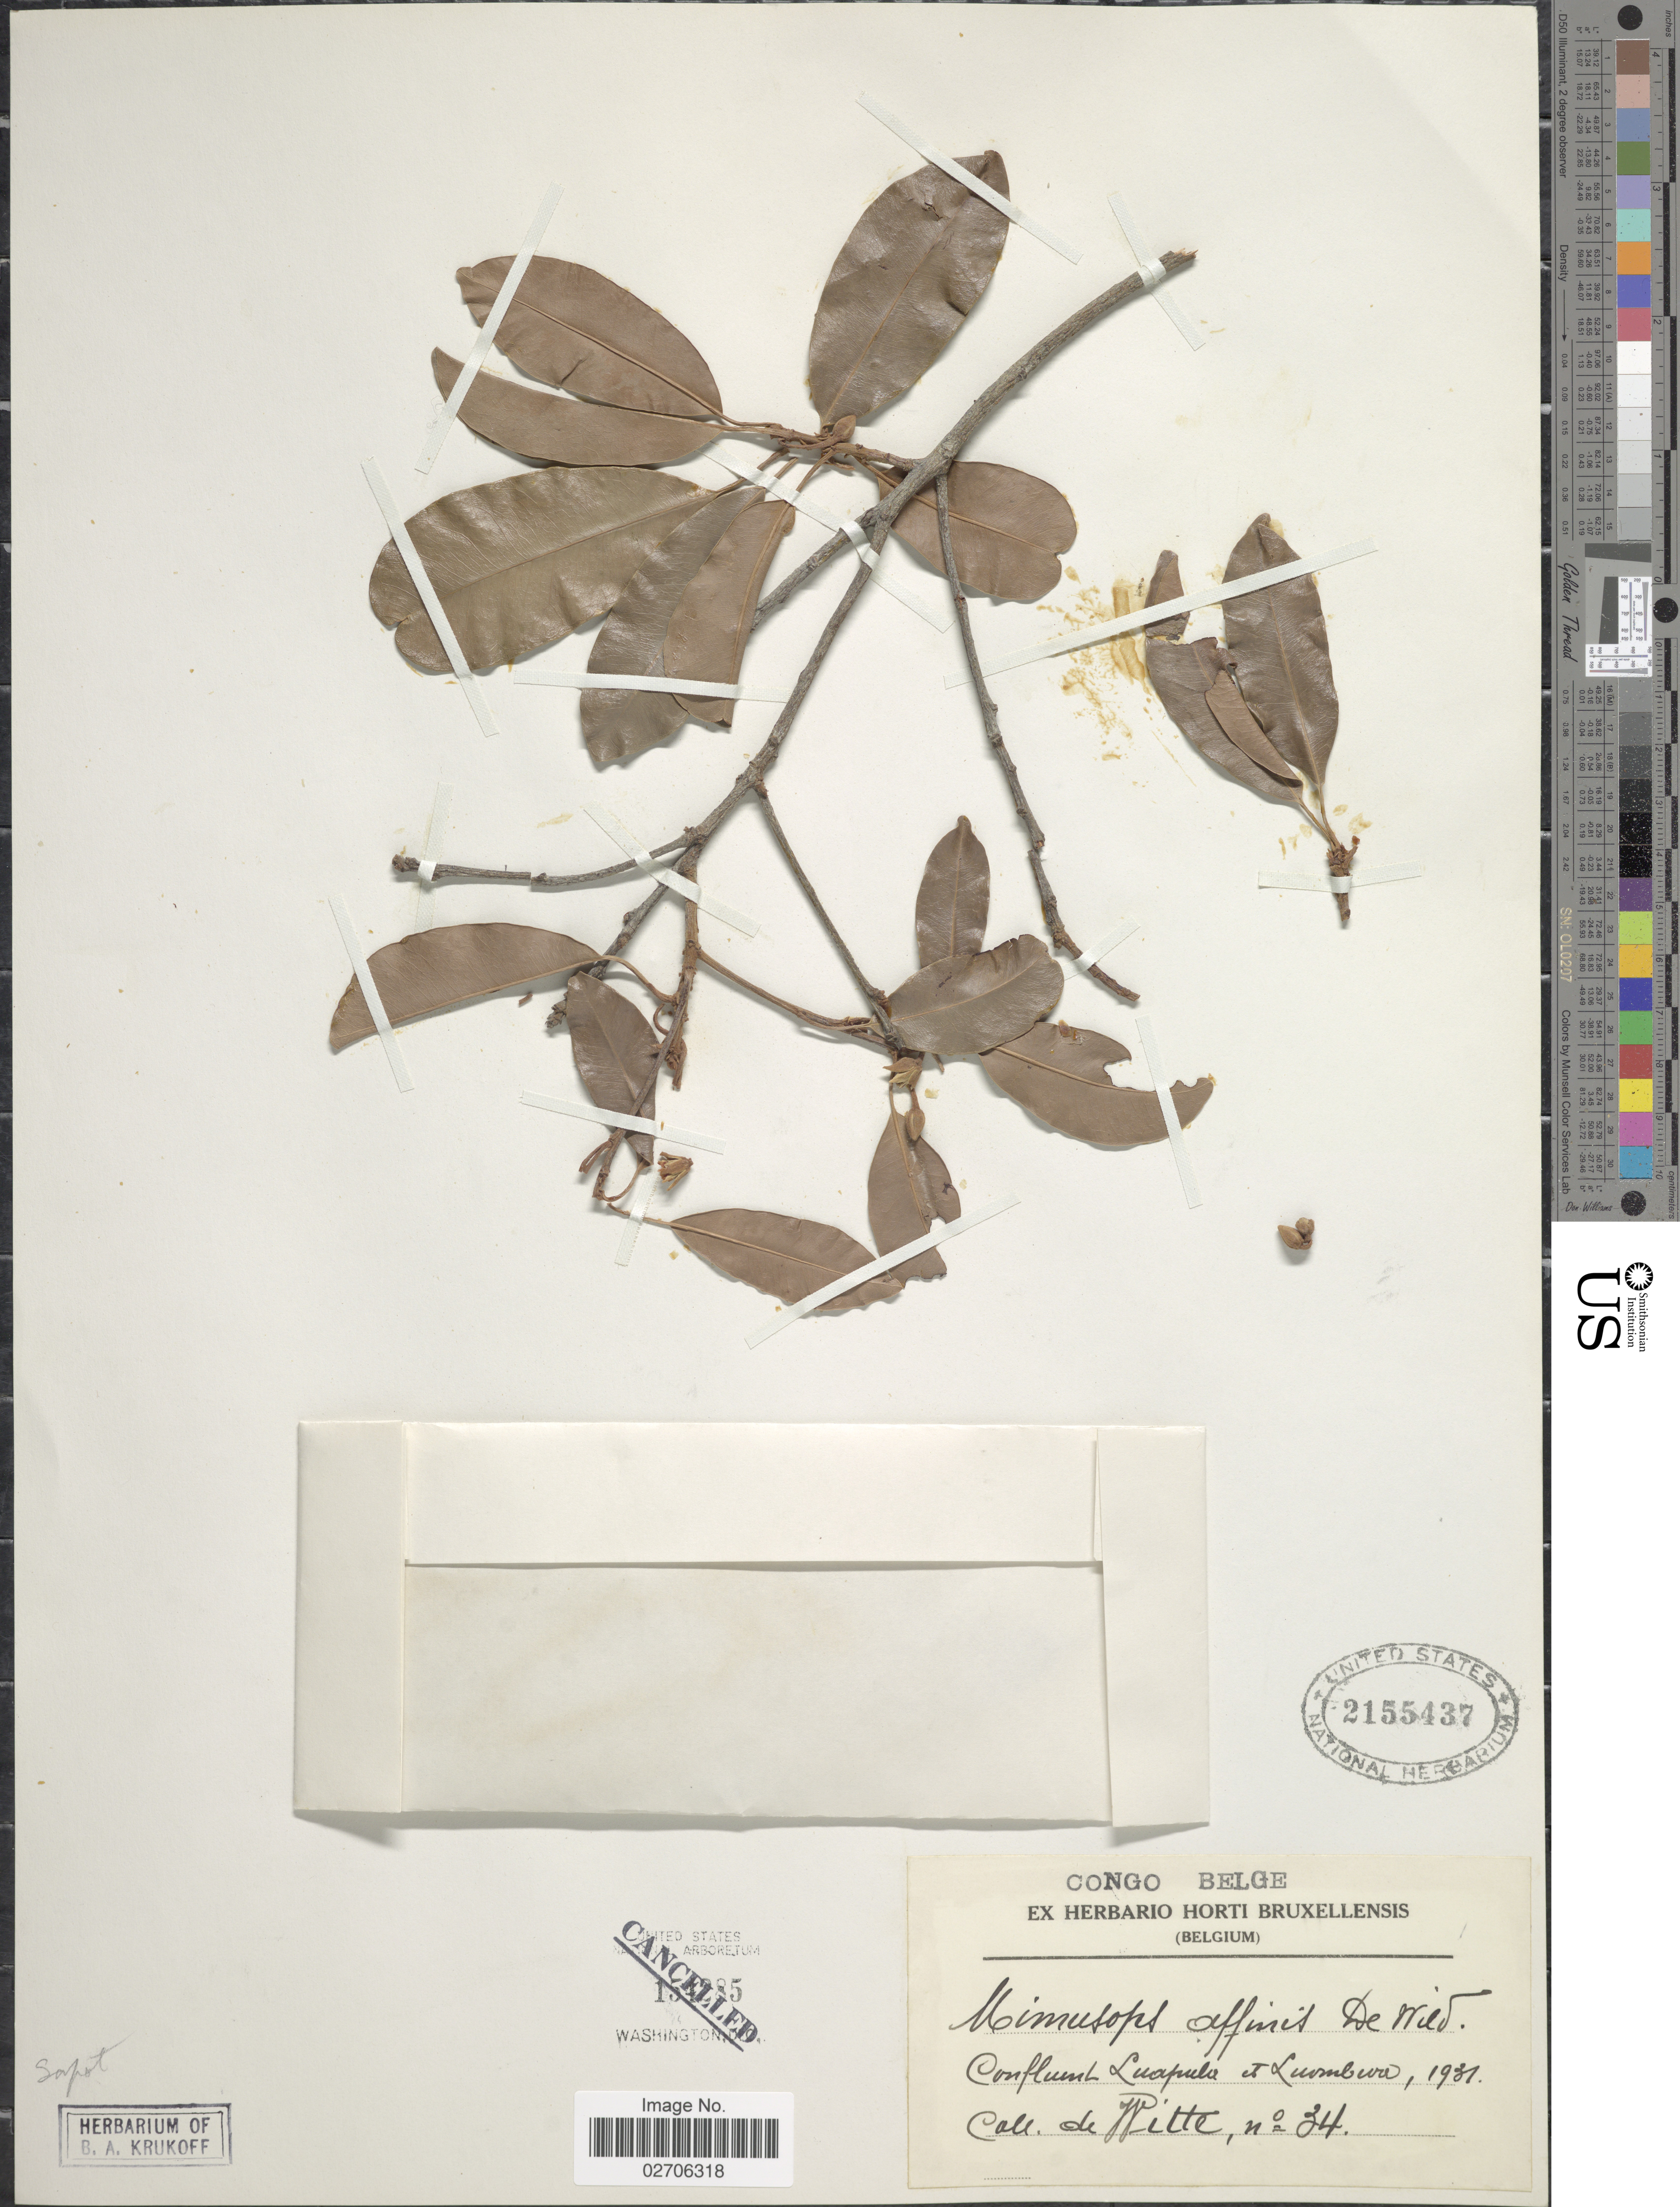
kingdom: Plantae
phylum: Tracheophyta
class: Magnoliopsida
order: Ericales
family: Sapotaceae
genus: Mimusops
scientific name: Mimusops affinis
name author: De Wild.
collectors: -. de Witte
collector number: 34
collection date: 1931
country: Congo, Democratic Republic of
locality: Congo Belge. Confluent Luapula et Luombwa.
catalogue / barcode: US 2155437